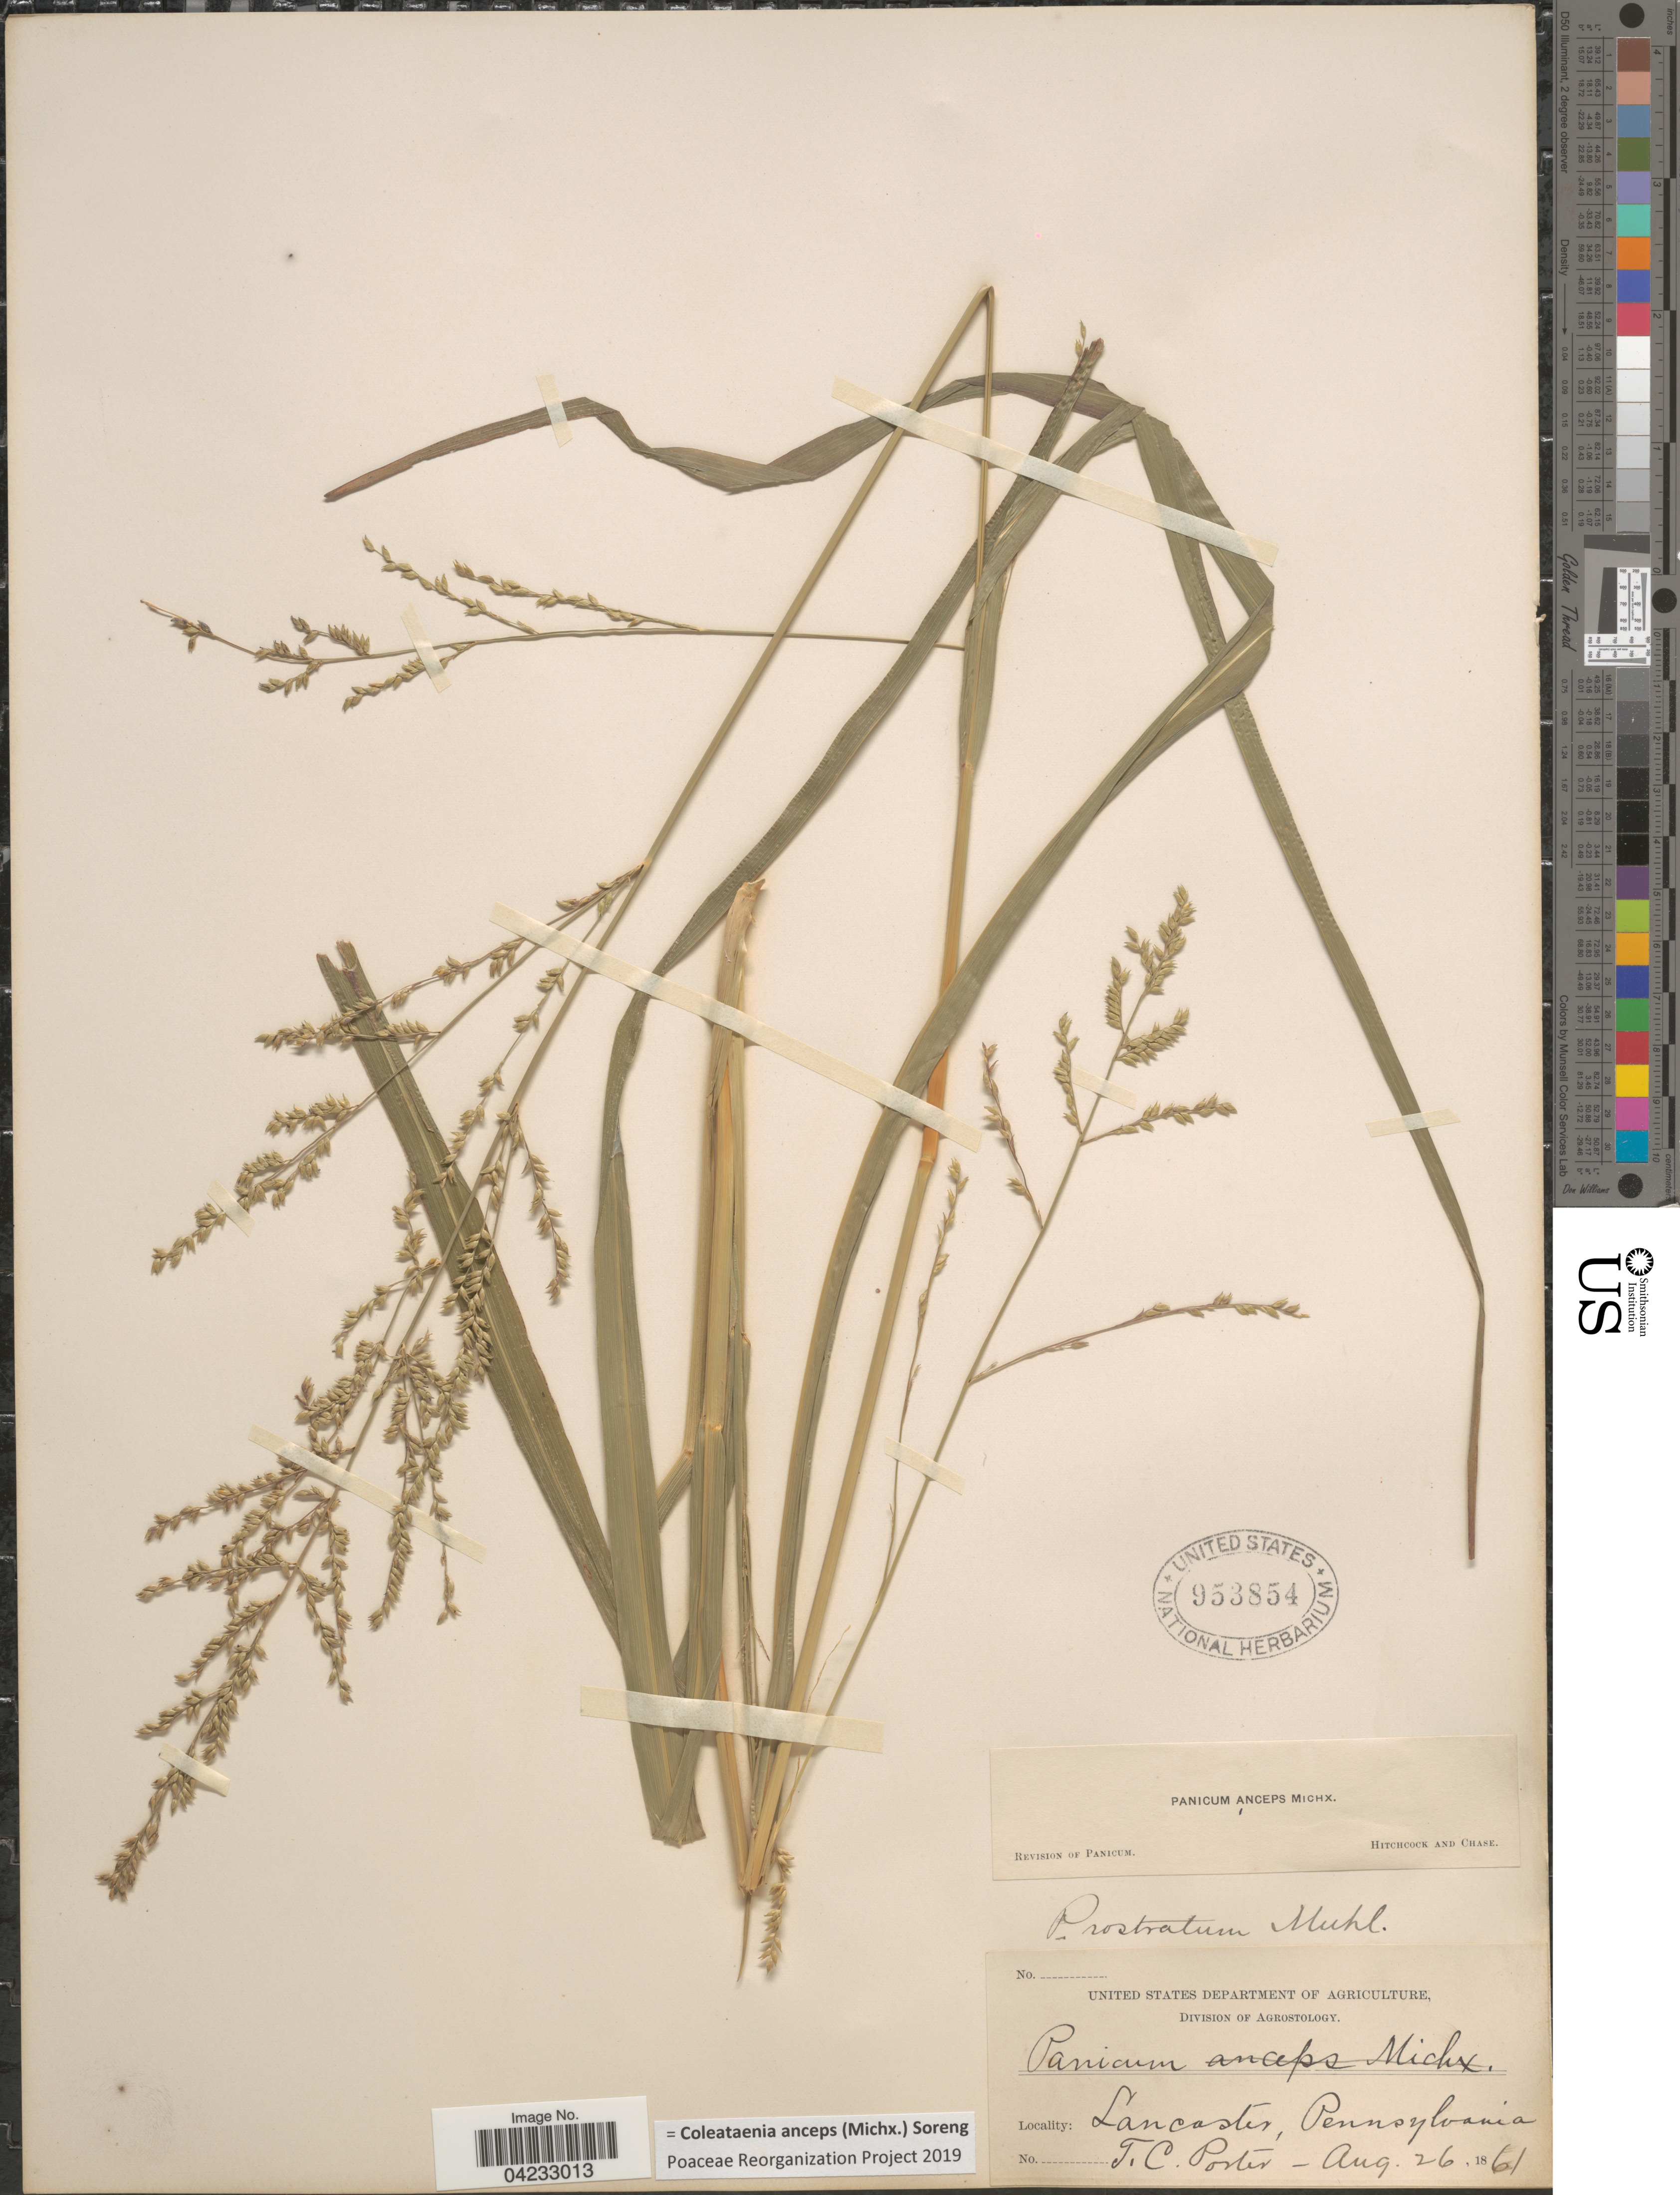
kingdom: Plantae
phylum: Tracheophyta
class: Liliopsida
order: Poales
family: Poaceae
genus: Coleataenia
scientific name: Coleataenia anceps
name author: (Michx.) Soreng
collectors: T. Porter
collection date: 1861-08-26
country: United States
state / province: Pennsylvania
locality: Lancaster.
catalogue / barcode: US 953854